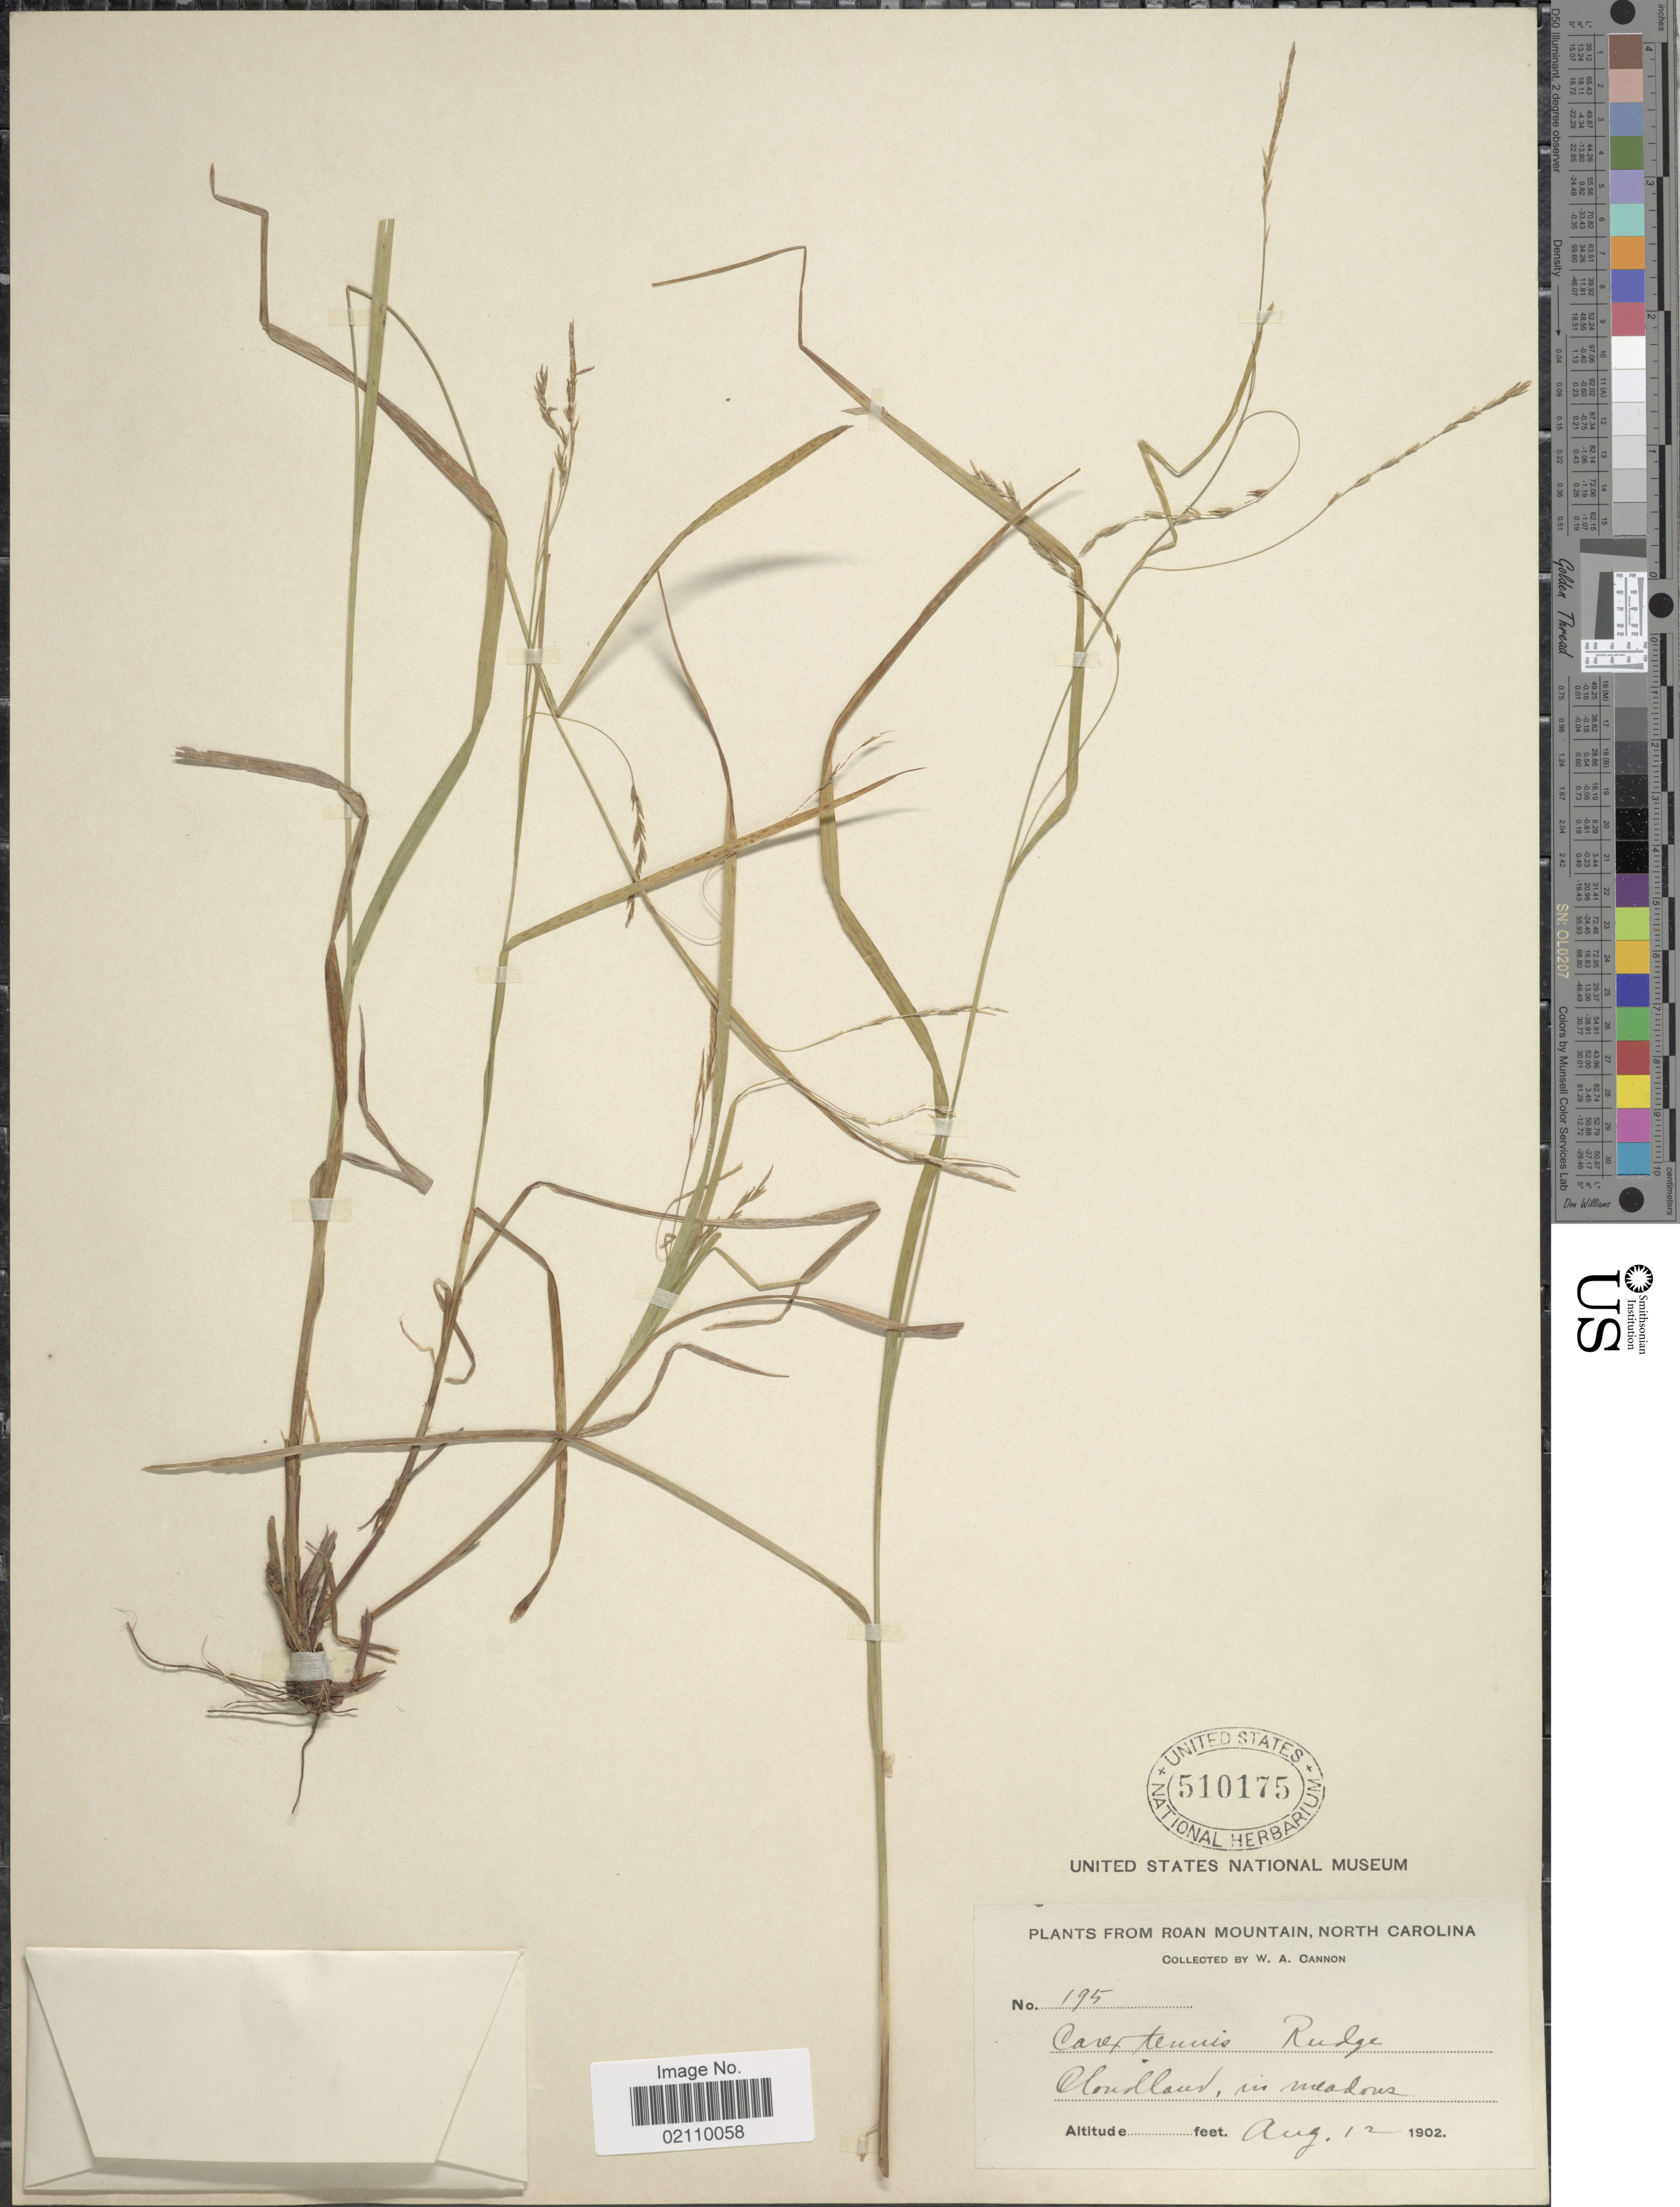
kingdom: Plantae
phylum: Tracheophyta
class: Liliopsida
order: Poales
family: Cyperaceae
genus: Carex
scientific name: Carex flexuosa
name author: Muhl. ex Willd.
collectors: W. Cannon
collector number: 195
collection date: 1902-08-12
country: United States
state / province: North Carolina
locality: Roan Mountain, Cloudland, in meadows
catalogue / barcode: US 510175